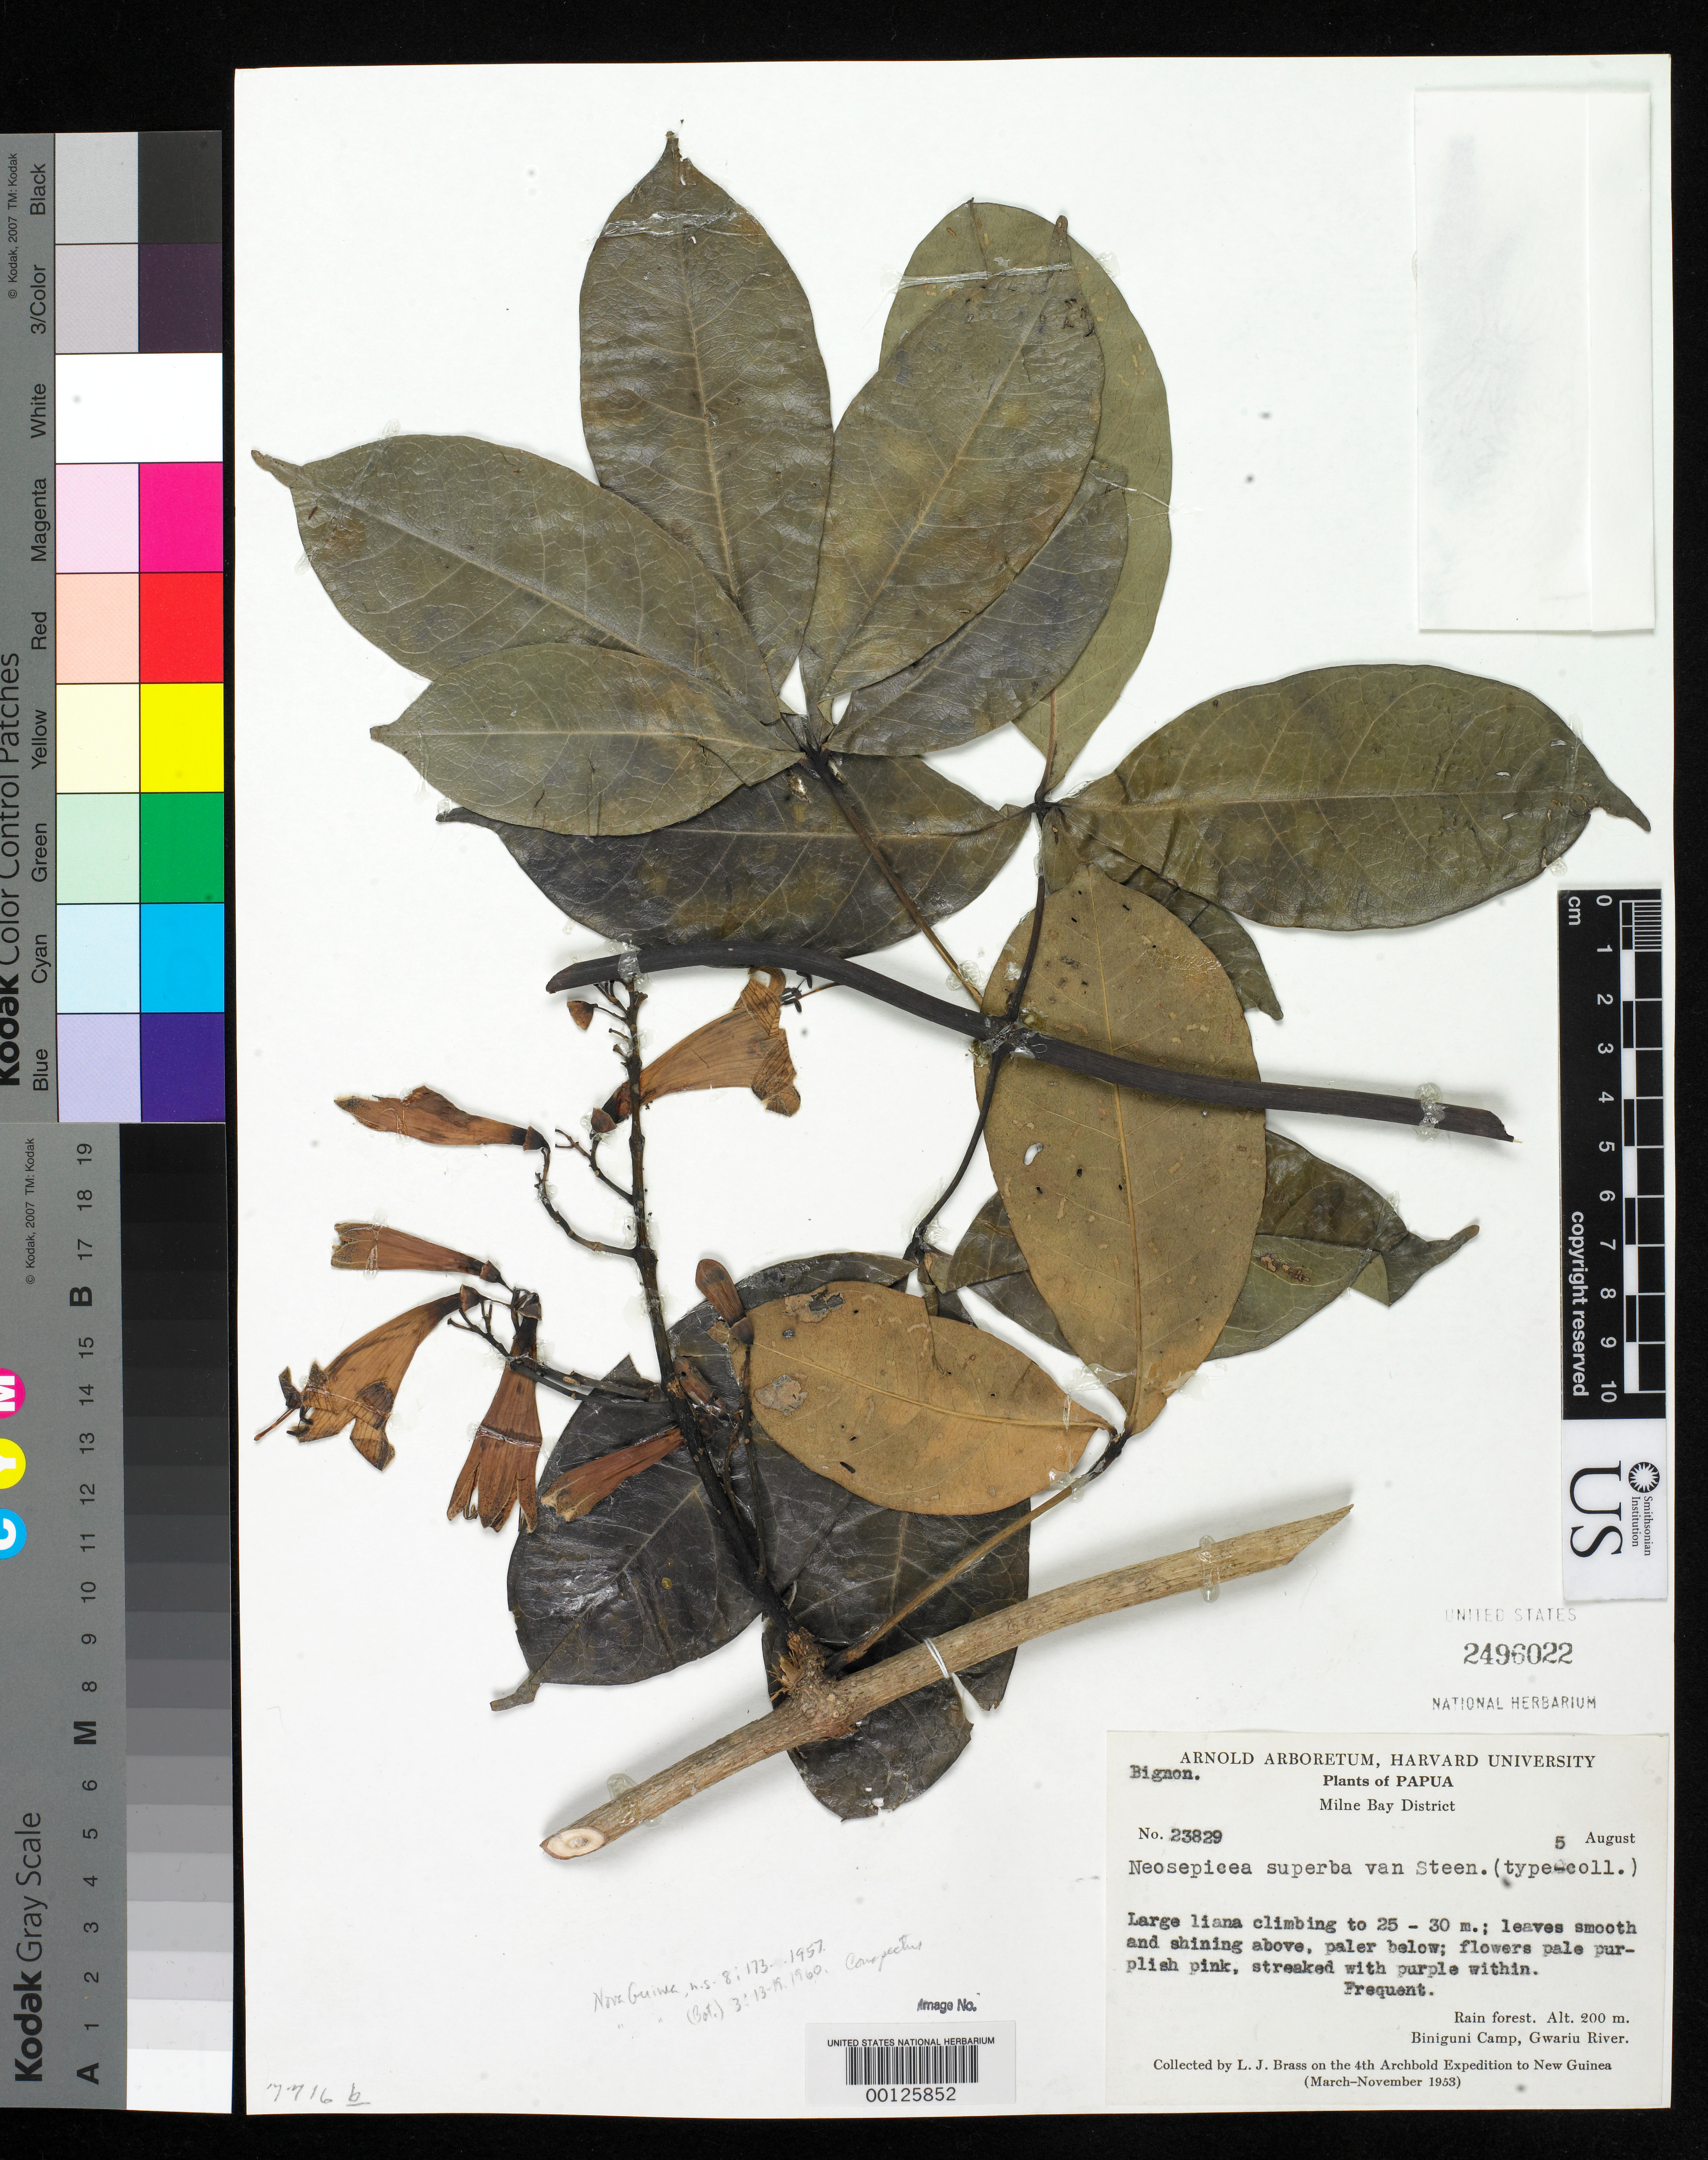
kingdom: Plantae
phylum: Tracheophyta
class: Magnoliopsida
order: Lamiales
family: Bignoniaceae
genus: Neosepicaea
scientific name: Neosepicaea superba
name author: Steenis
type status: Isotype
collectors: L. J. Brass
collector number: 23829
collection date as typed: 05 Aug 1953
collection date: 1953-08-05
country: Papua New Guinea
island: New Guinea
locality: Guariu River, Biniguni camp.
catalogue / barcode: US 2496022